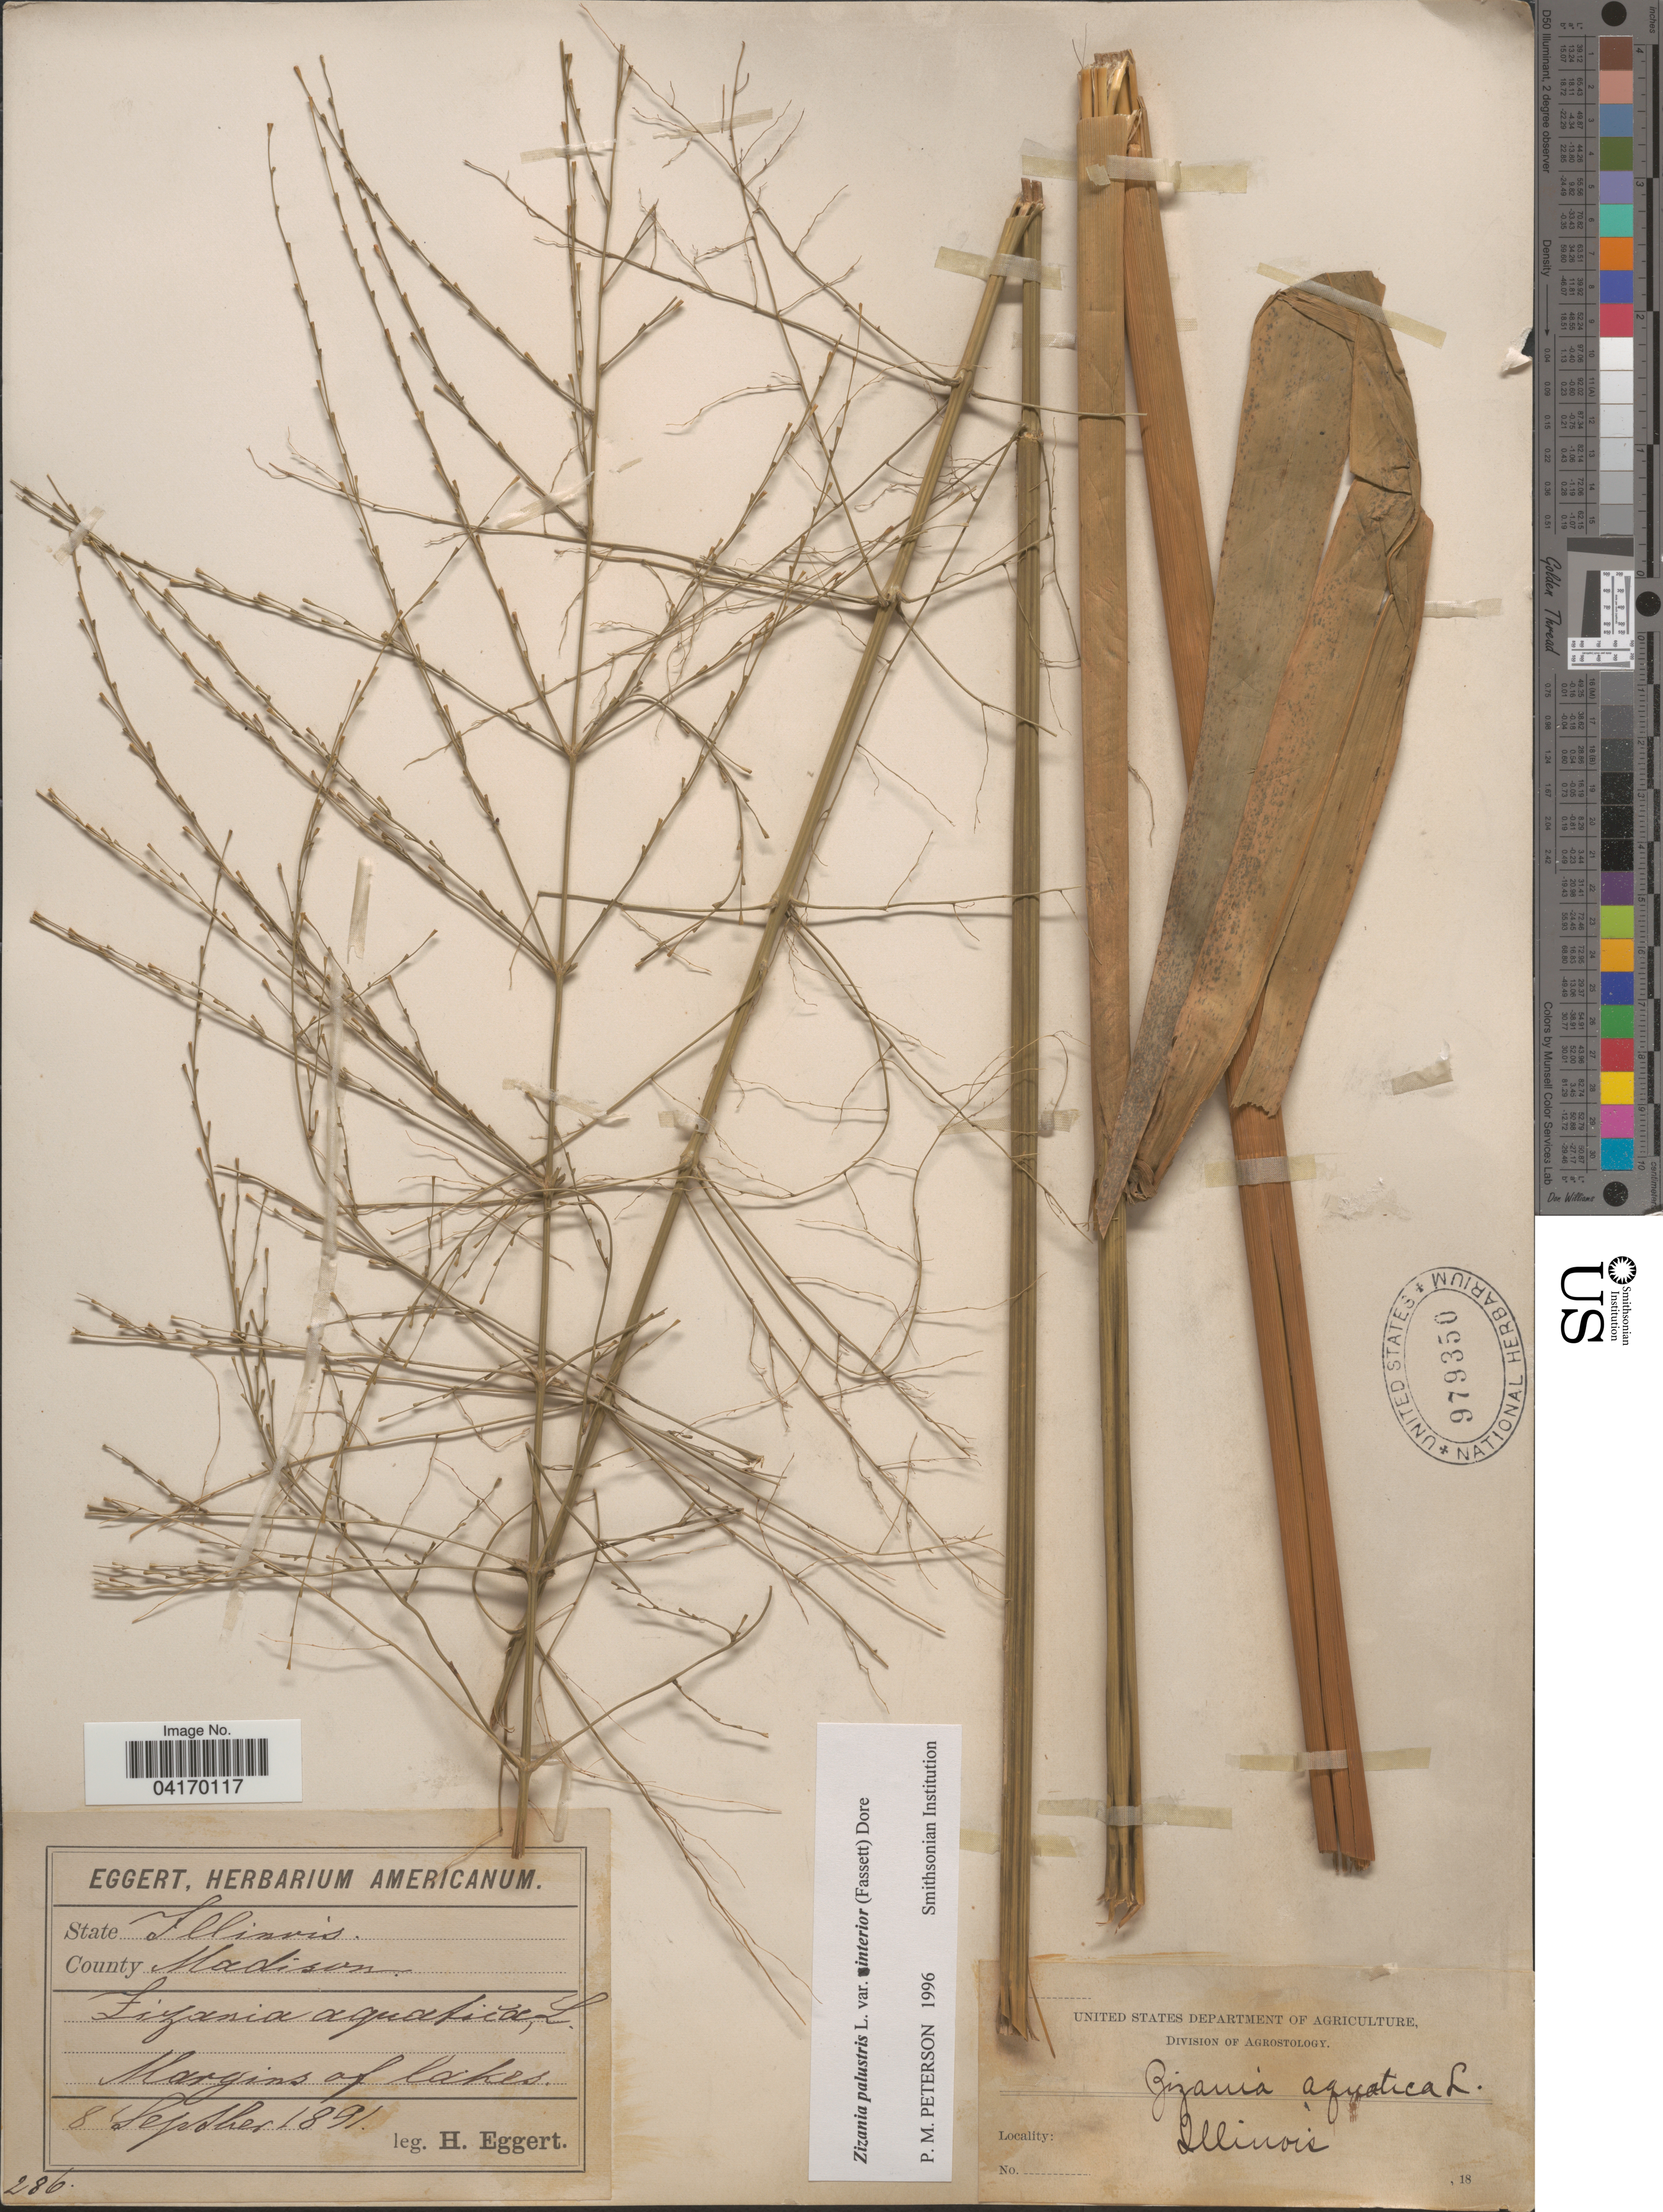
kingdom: Plantae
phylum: Tracheophyta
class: Liliopsida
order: Poales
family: Poaceae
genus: Zizania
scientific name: Zizania aquatica var. interior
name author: Fassett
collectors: H. Eggert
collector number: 286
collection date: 1891-09-08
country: United States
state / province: Illinois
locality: County Madison.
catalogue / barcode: US 979350